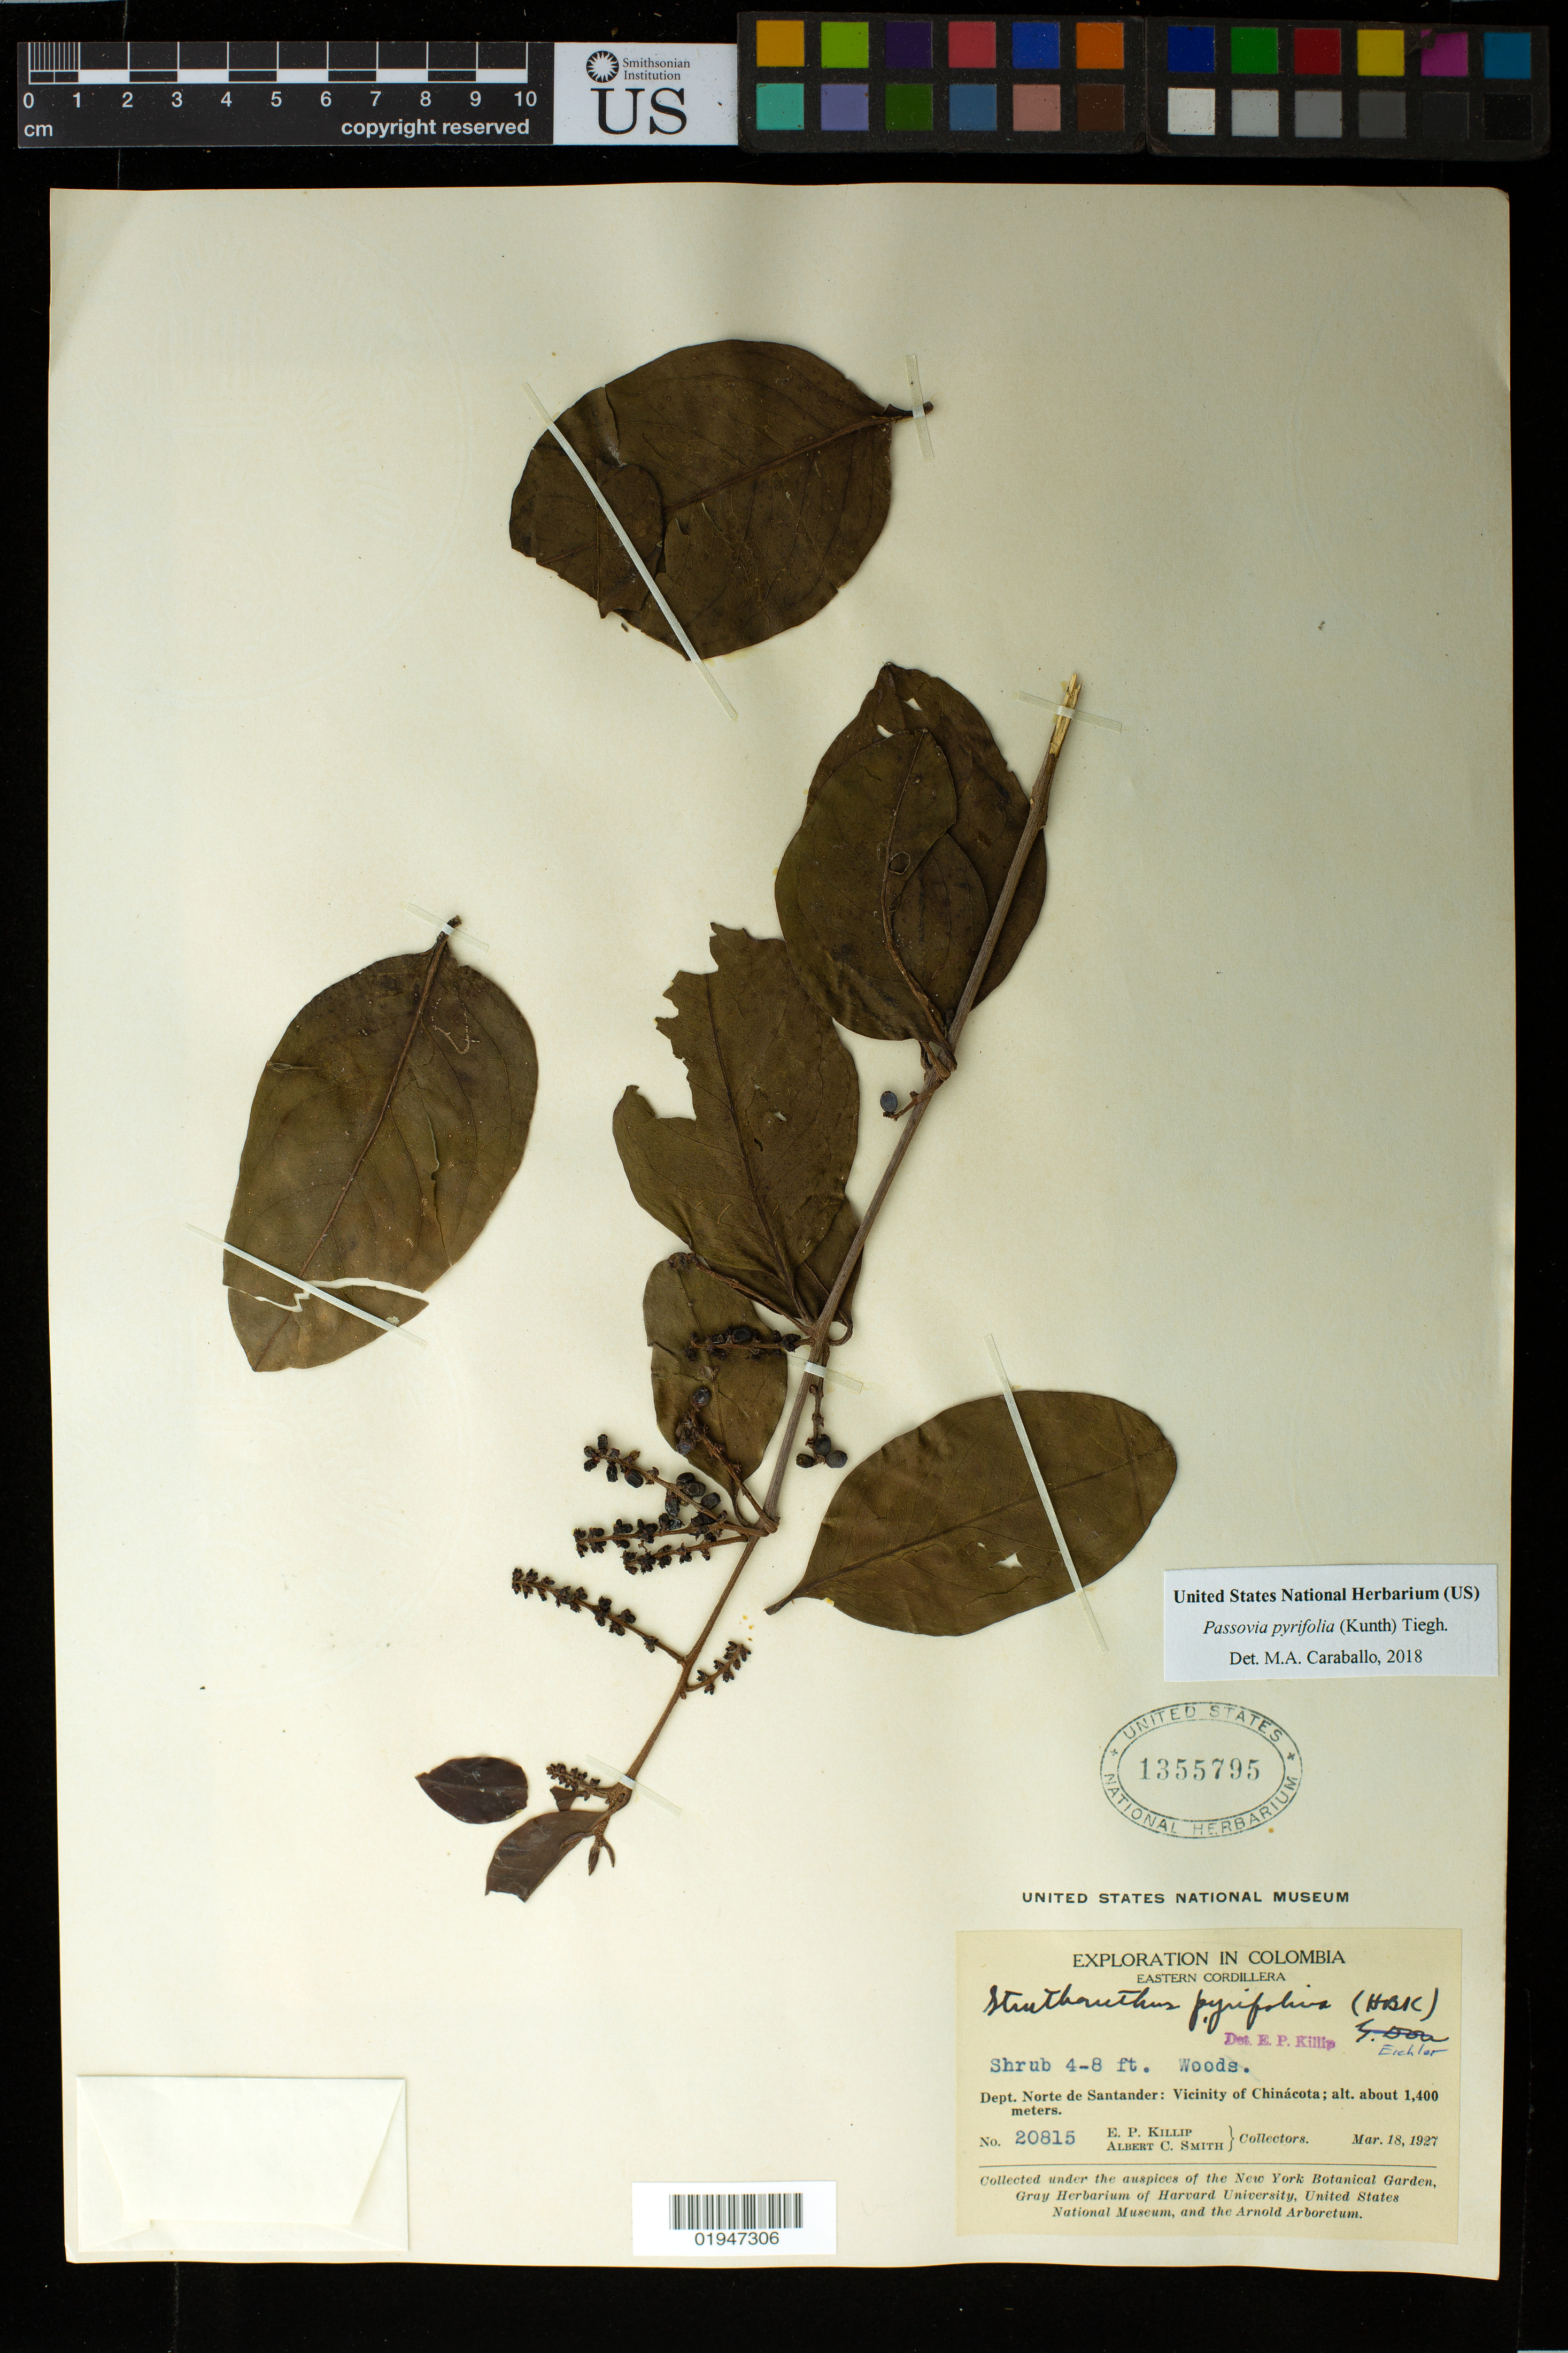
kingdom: Plantae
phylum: Tracheophyta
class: Magnoliopsida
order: Santalales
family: Loranthaceae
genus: Passovia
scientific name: Passovia pyrifolia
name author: (Kunth) Tiegh.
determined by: Caraballo-Ortiz, Marcos A., (MISS), University of Mississippi (UNITED STATES)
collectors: E. P. Killip & A. C. Smith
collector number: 20815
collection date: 1927-03-18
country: Colombia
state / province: Norte de Santander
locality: Chinácota vicinity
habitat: Woods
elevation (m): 1400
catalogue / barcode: US 1355795